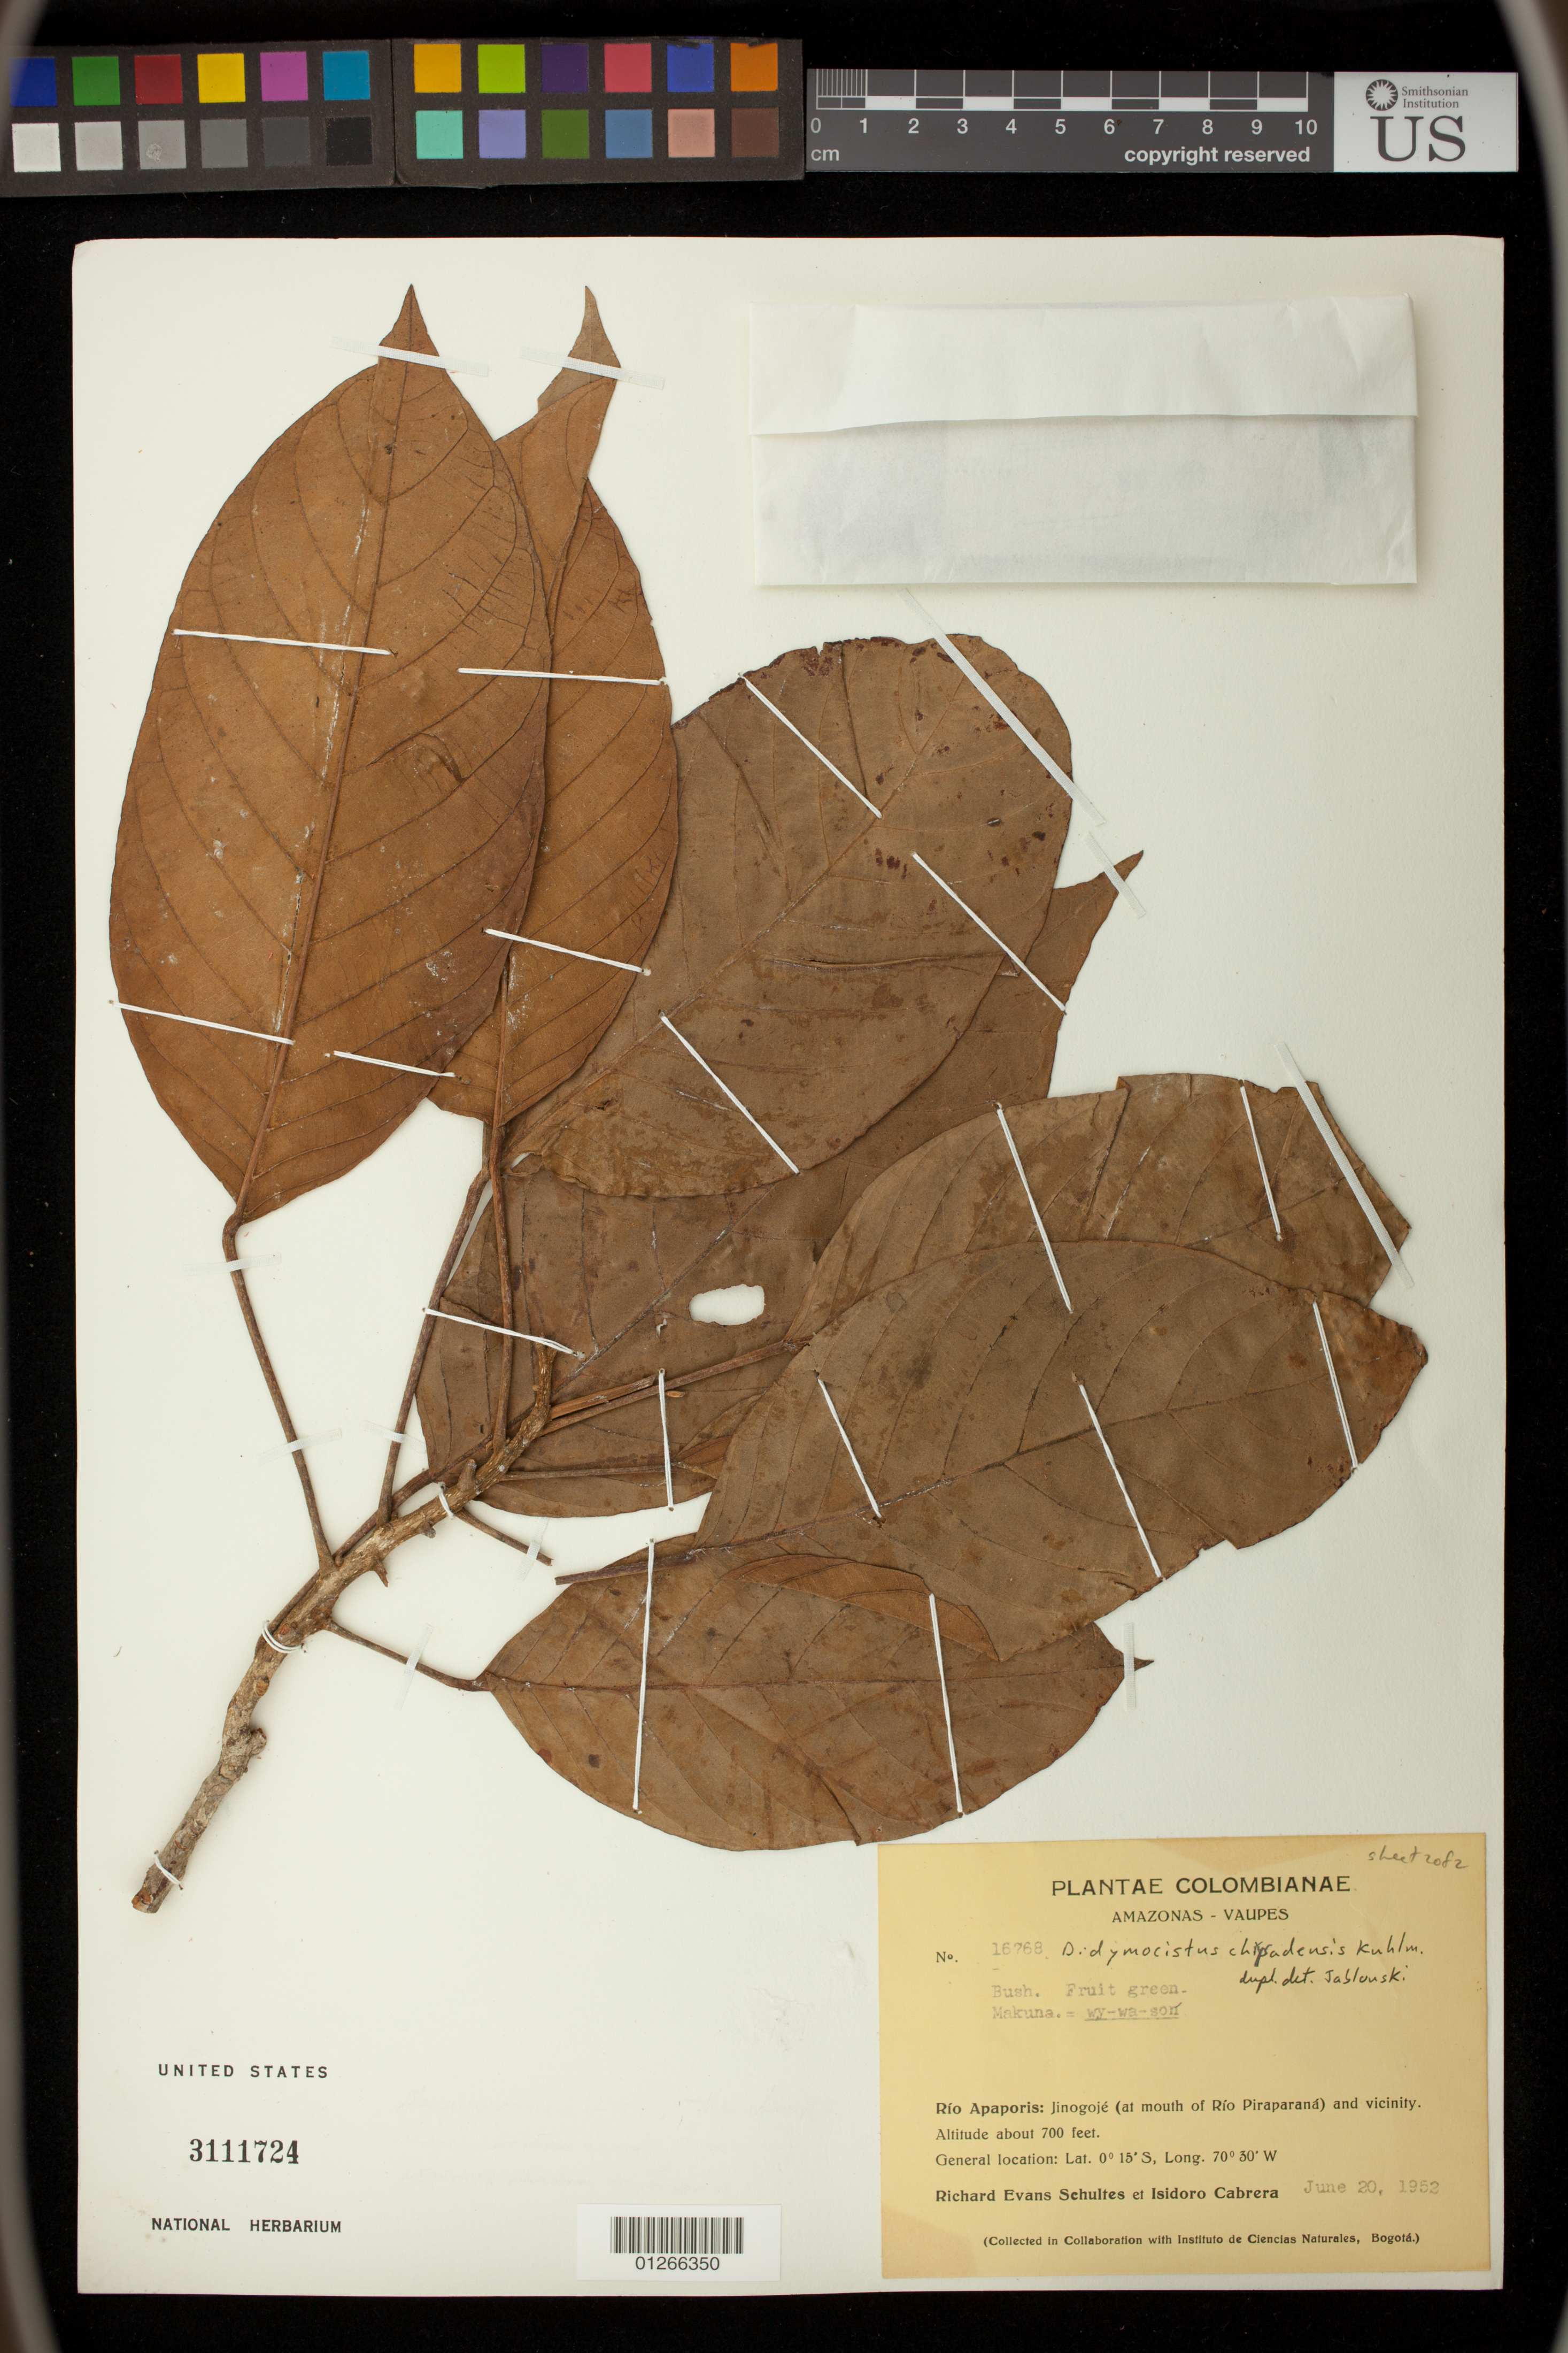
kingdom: Plantae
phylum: Tracheophyta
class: Magnoliopsida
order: Malpighiales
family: Phyllanthaceae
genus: Didymocistus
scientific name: Didymocistus chrysadenius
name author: Kuhlm.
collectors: R. E. Schultes & I. Cabrera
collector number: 16768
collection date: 1952-06-20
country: Colombia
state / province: Vaupes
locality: Rio Apaporis: Jinogoje (at mouth of Rio Piraparana [Guanapanaca]) and vicinity.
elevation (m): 213